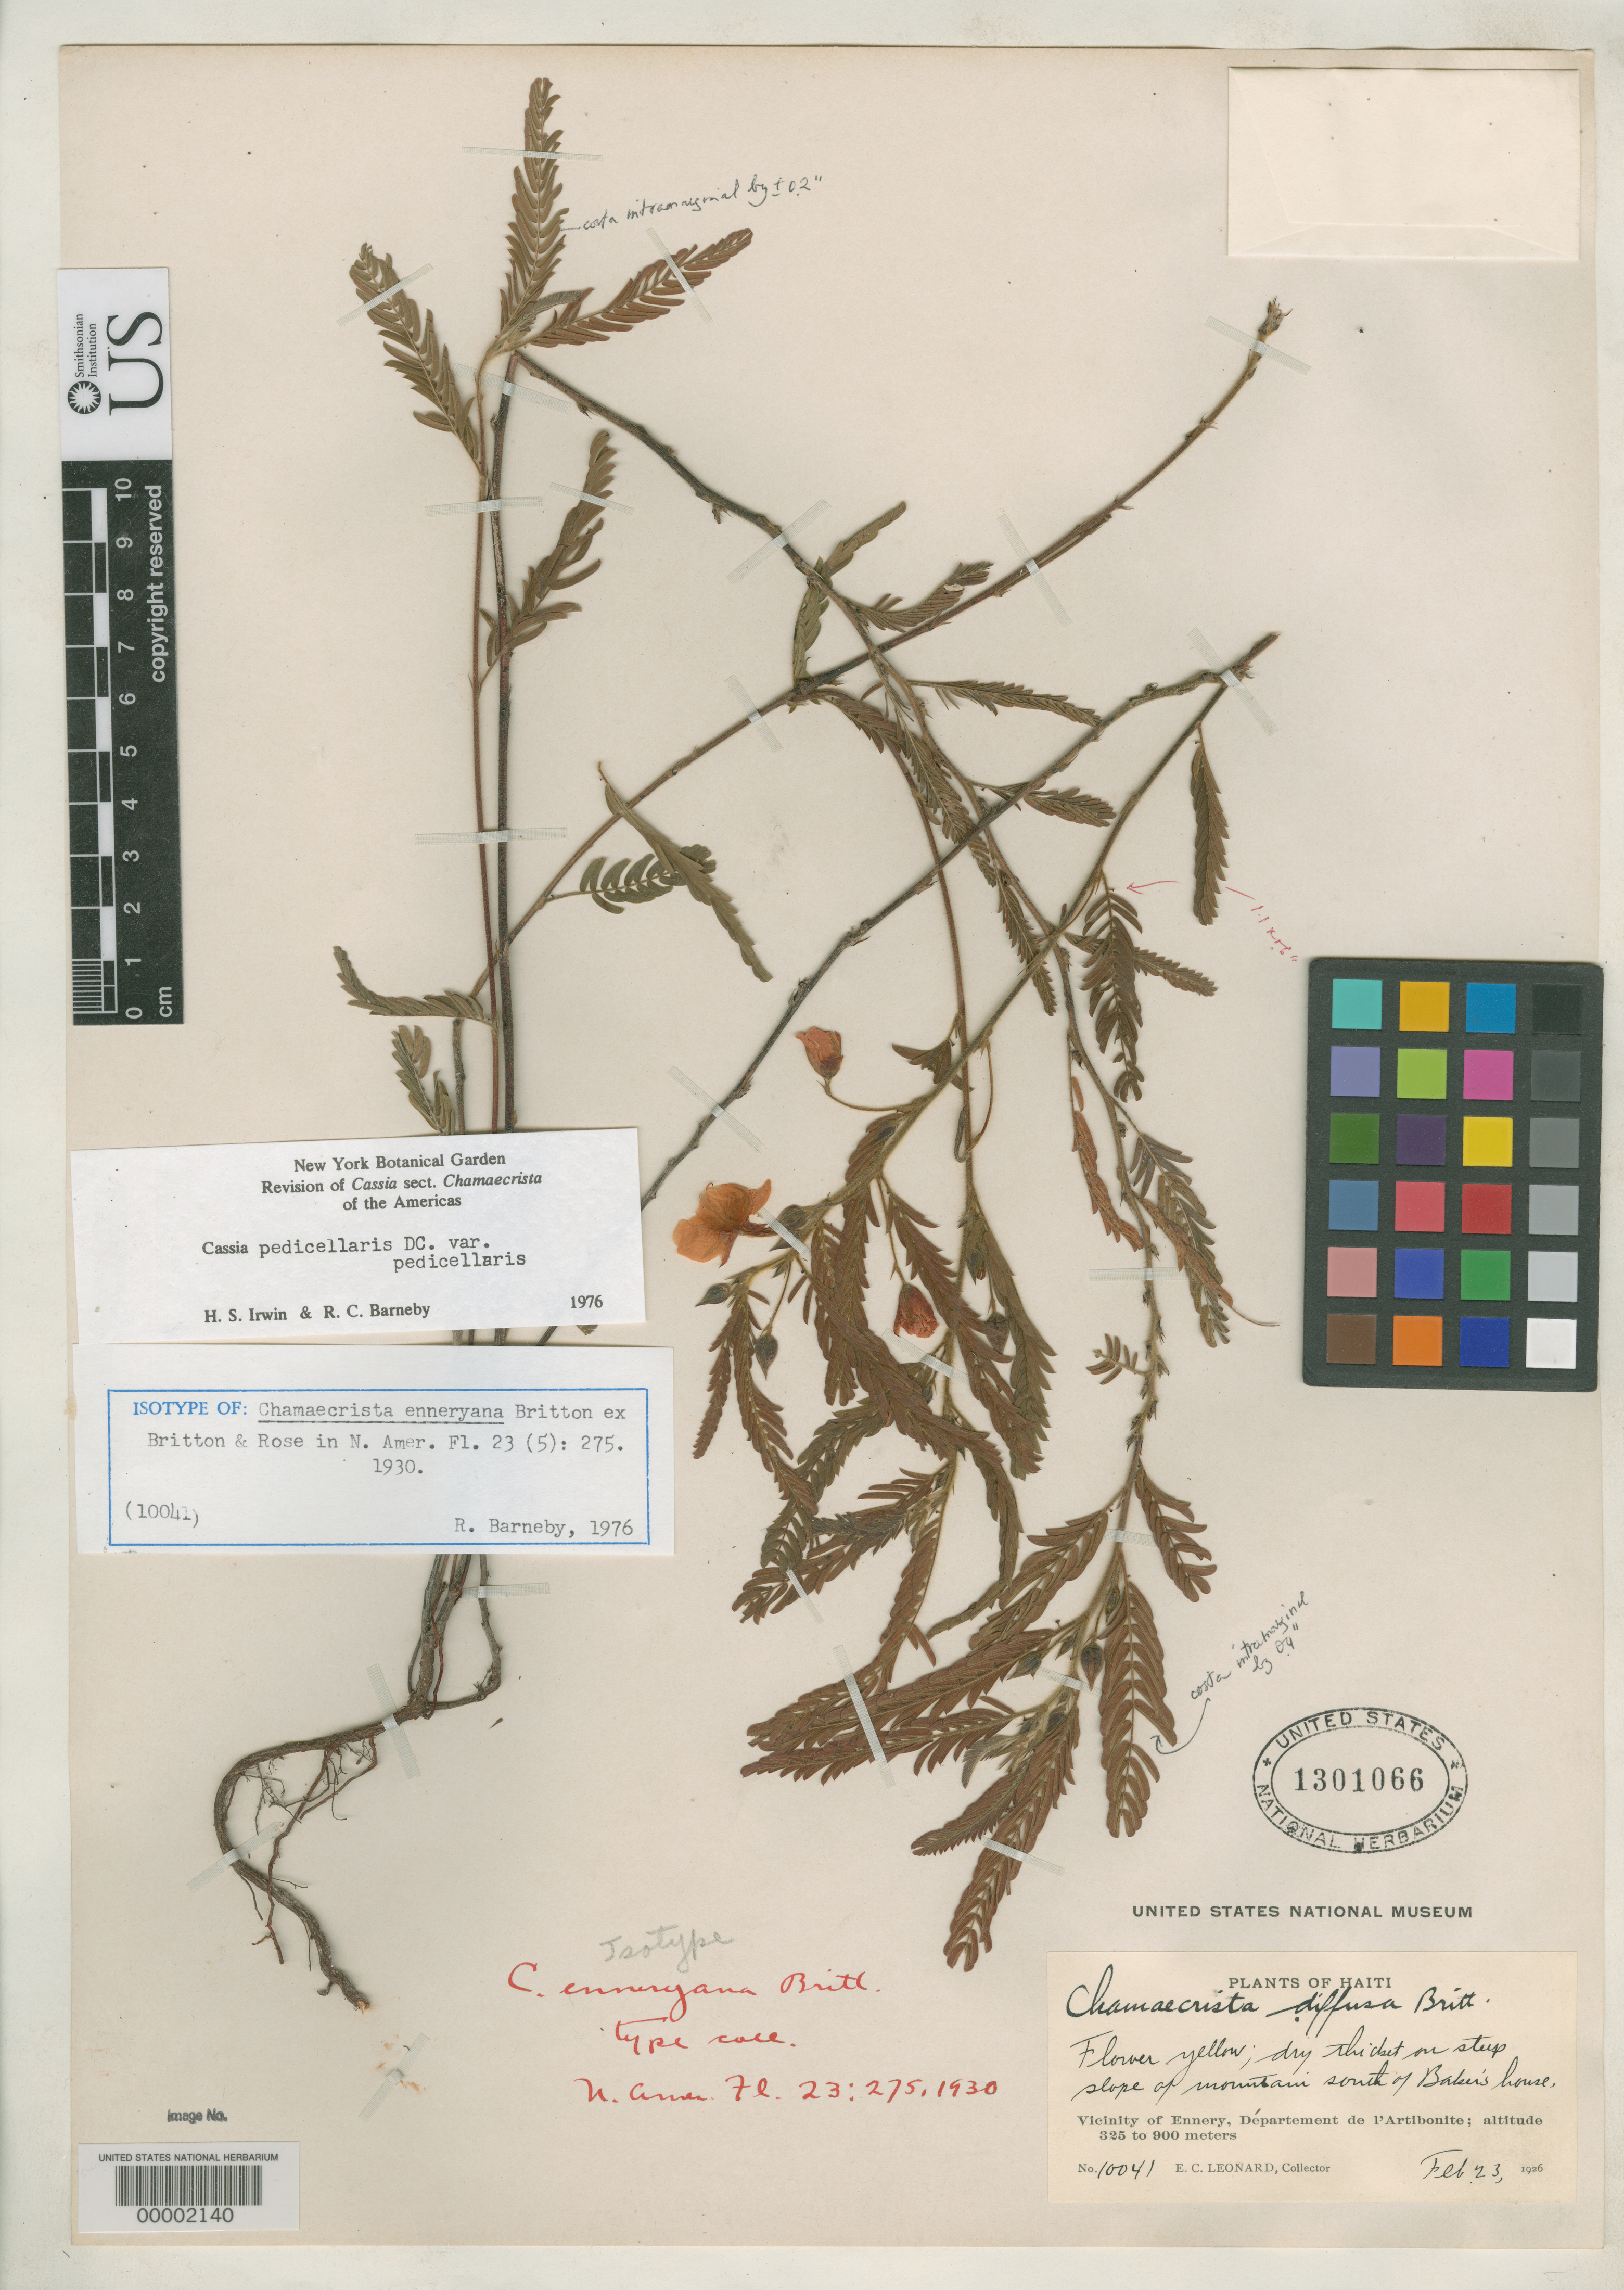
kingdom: Plantae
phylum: Tracheophyta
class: Magnoliopsida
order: Fabales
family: Fabaceae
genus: Chamaecrista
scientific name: Chamaecrista enneryana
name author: Britton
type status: Isotype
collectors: E. C. Leonard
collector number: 10041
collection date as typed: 23 Feb 1926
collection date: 1926-02-23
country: Haiti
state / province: Artibonite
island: Hispaniola Island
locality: Vicinity of Ennery.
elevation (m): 325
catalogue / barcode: US 1301066